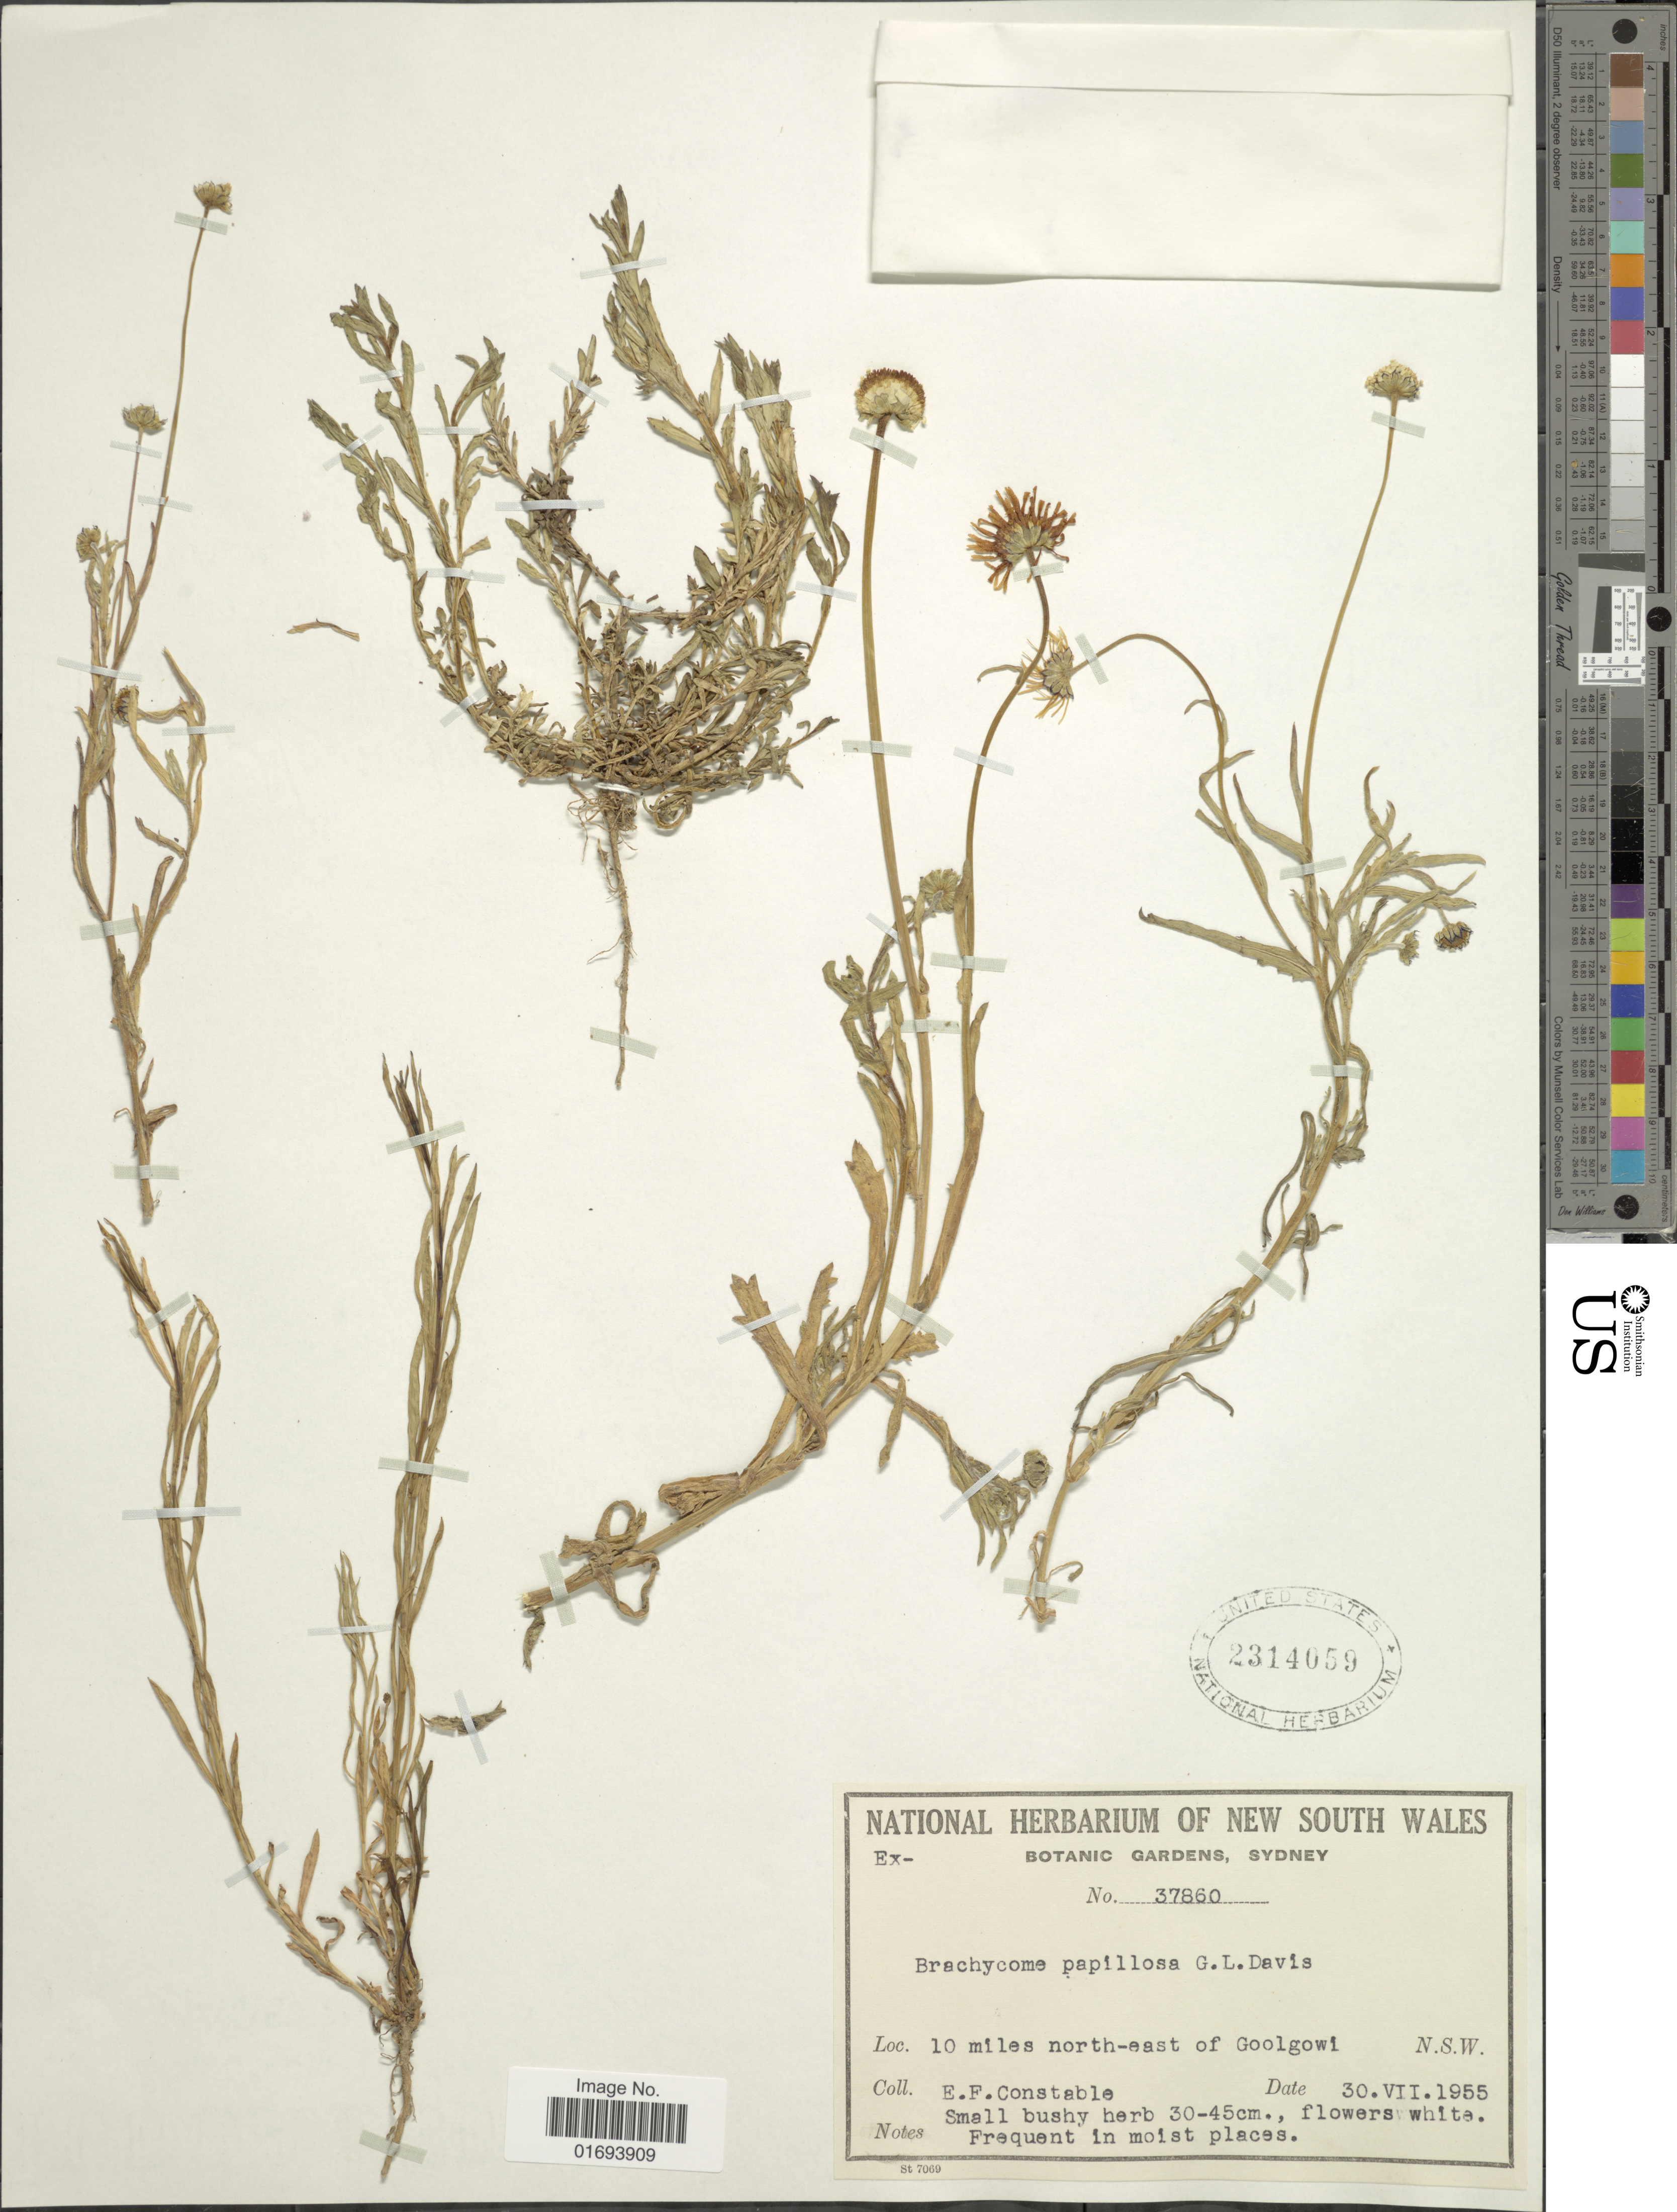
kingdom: Plantae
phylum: Tracheophyta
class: Magnoliopsida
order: Asterales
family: Asteraceae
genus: Brachyscome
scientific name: Brachyscome papillosa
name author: G.L. Davis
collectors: E. F. Constable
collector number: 37860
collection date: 1955-07-30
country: Australia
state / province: New South Wales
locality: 10 miles north-east of Goolgowi. N. S. W.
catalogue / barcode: US 2314059